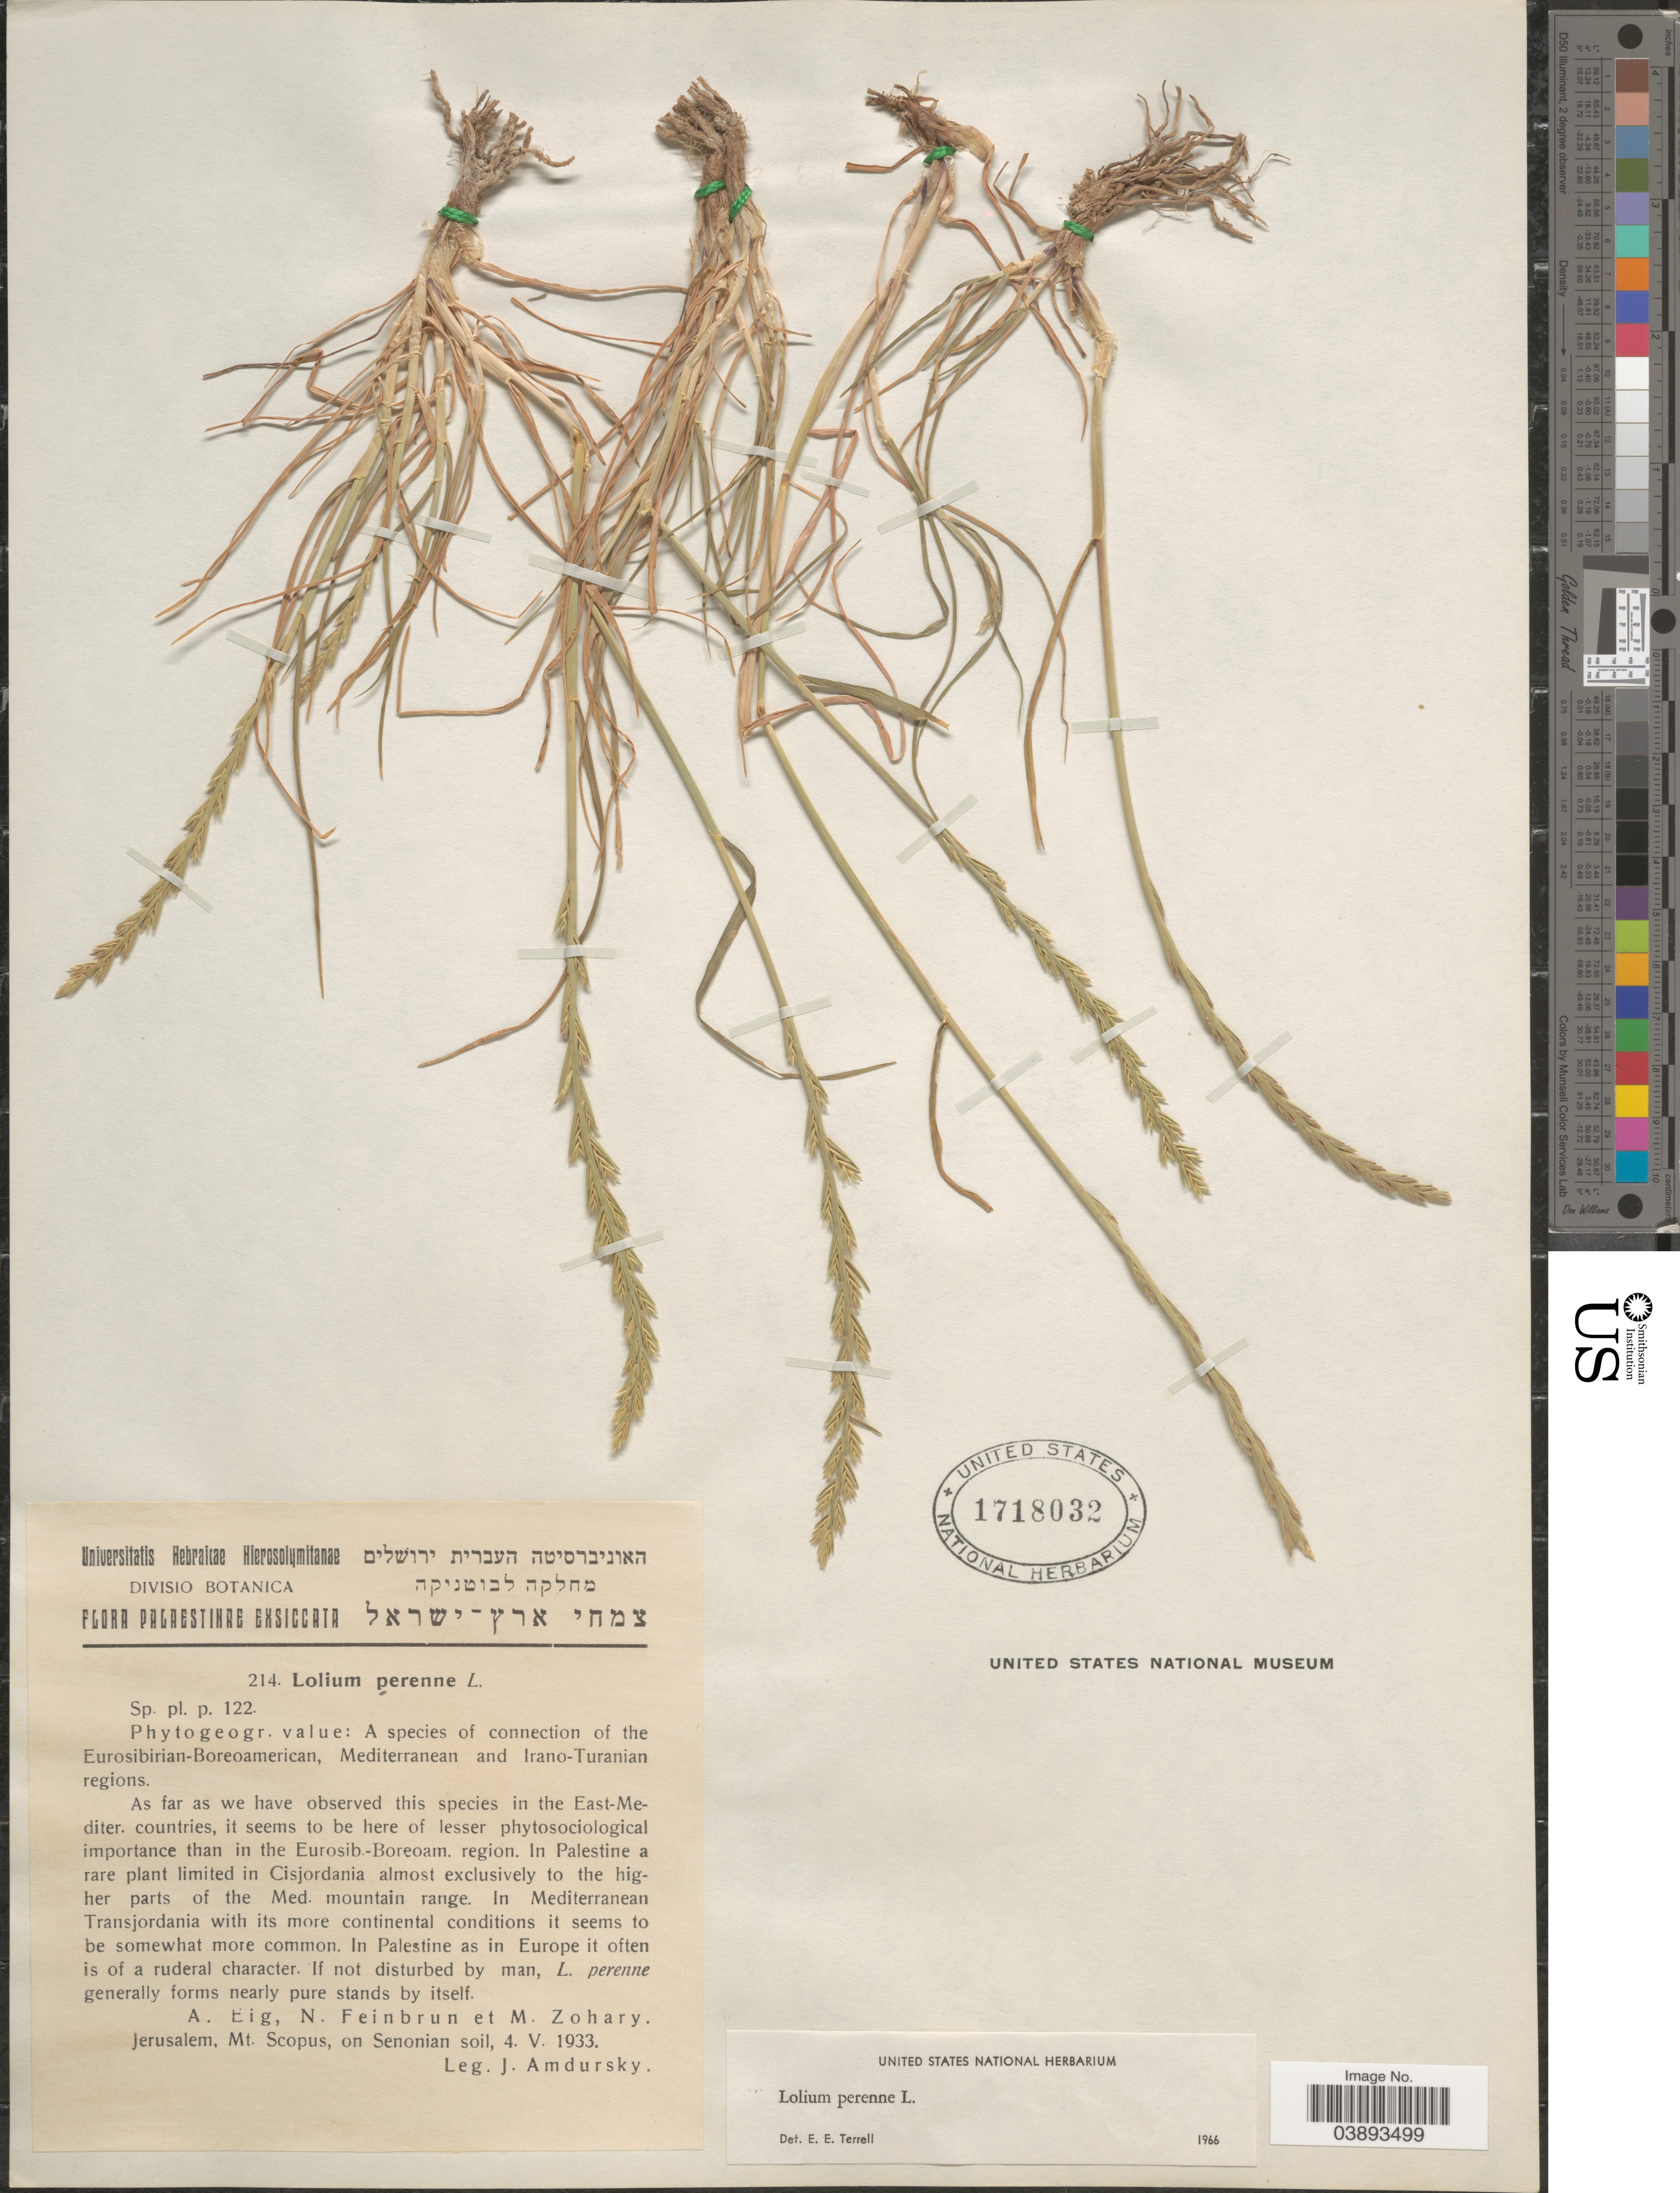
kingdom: Plantae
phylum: Tracheophyta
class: Liliopsida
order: Poales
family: Poaceae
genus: Lolium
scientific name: Lolium perenne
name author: L.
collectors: I. Amdursky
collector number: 214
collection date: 1933-05-04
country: Israel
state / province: Jerusalem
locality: Palaestinae. Mt. Scopus, on Senonian soil.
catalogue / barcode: US 1718032